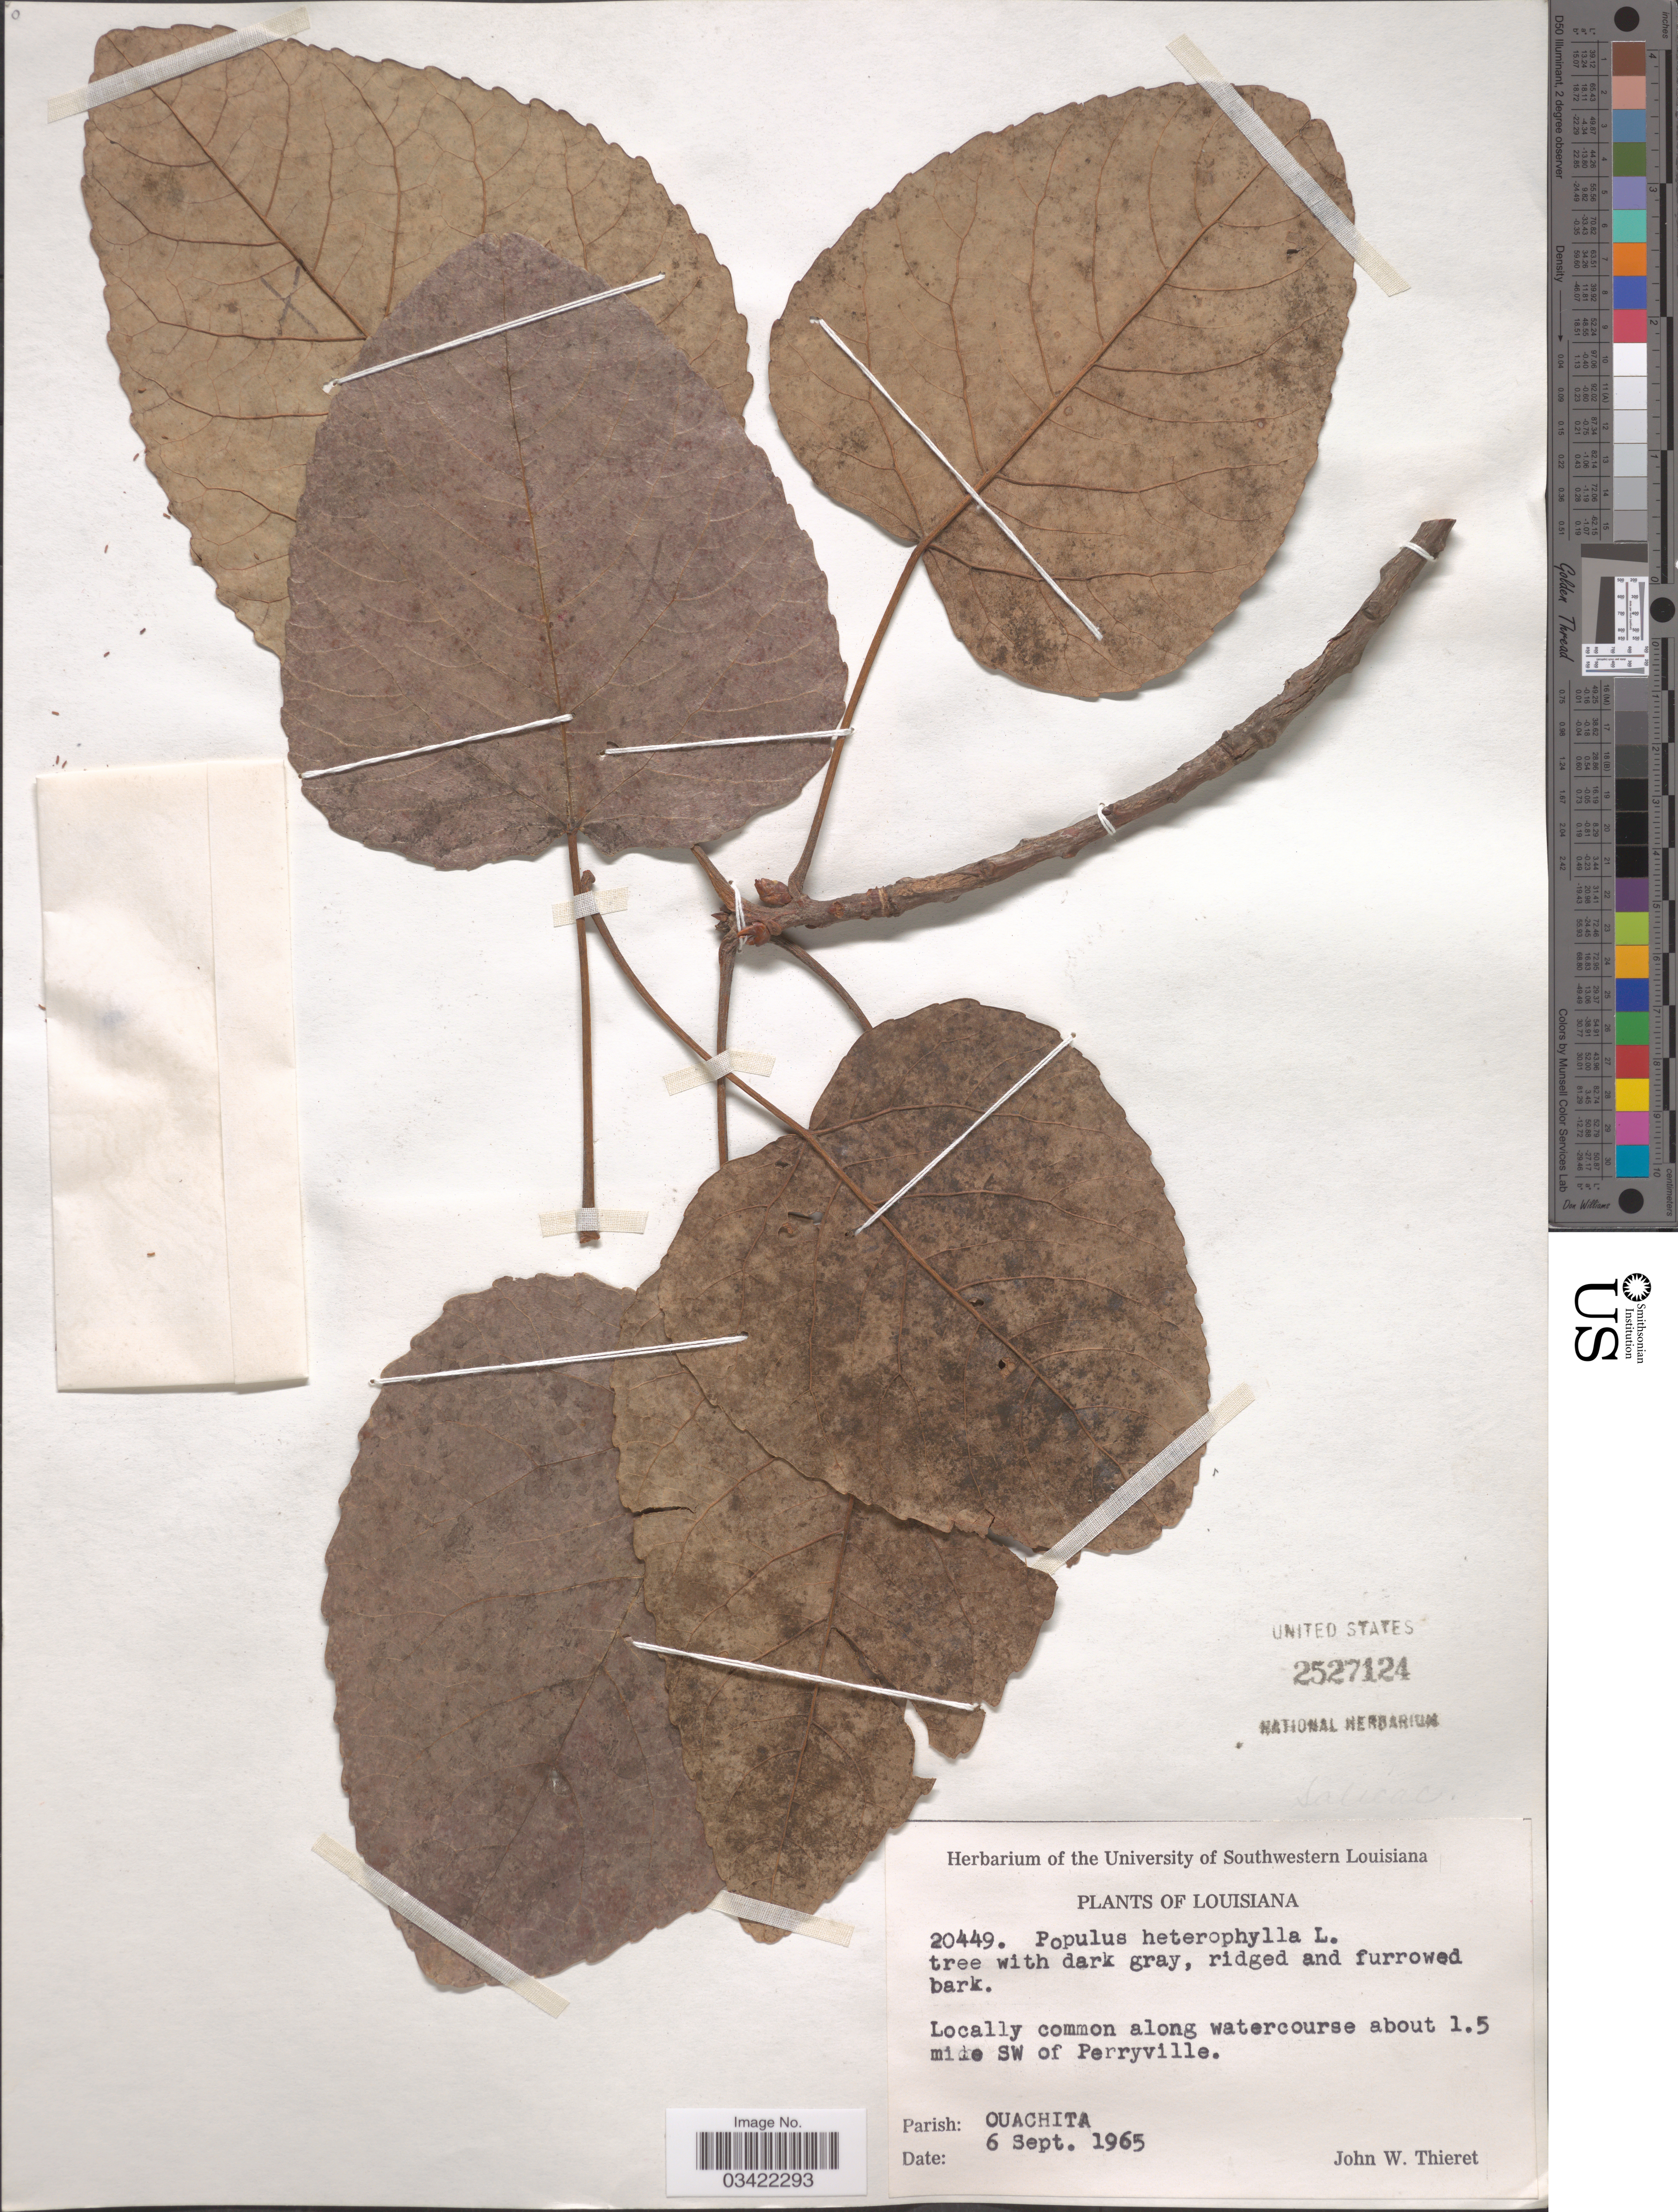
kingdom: Plantae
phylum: Tracheophyta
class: Magnoliopsida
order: Malpighiales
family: Salicaceae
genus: Populus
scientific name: Populus heterophylla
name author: L.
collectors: J. W. Thieret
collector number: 20449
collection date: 1965-09-06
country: United States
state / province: Louisiana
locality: Along watercourse about 1.5 mile SW of Perryville. Parish: Ouachita.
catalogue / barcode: US 2527124